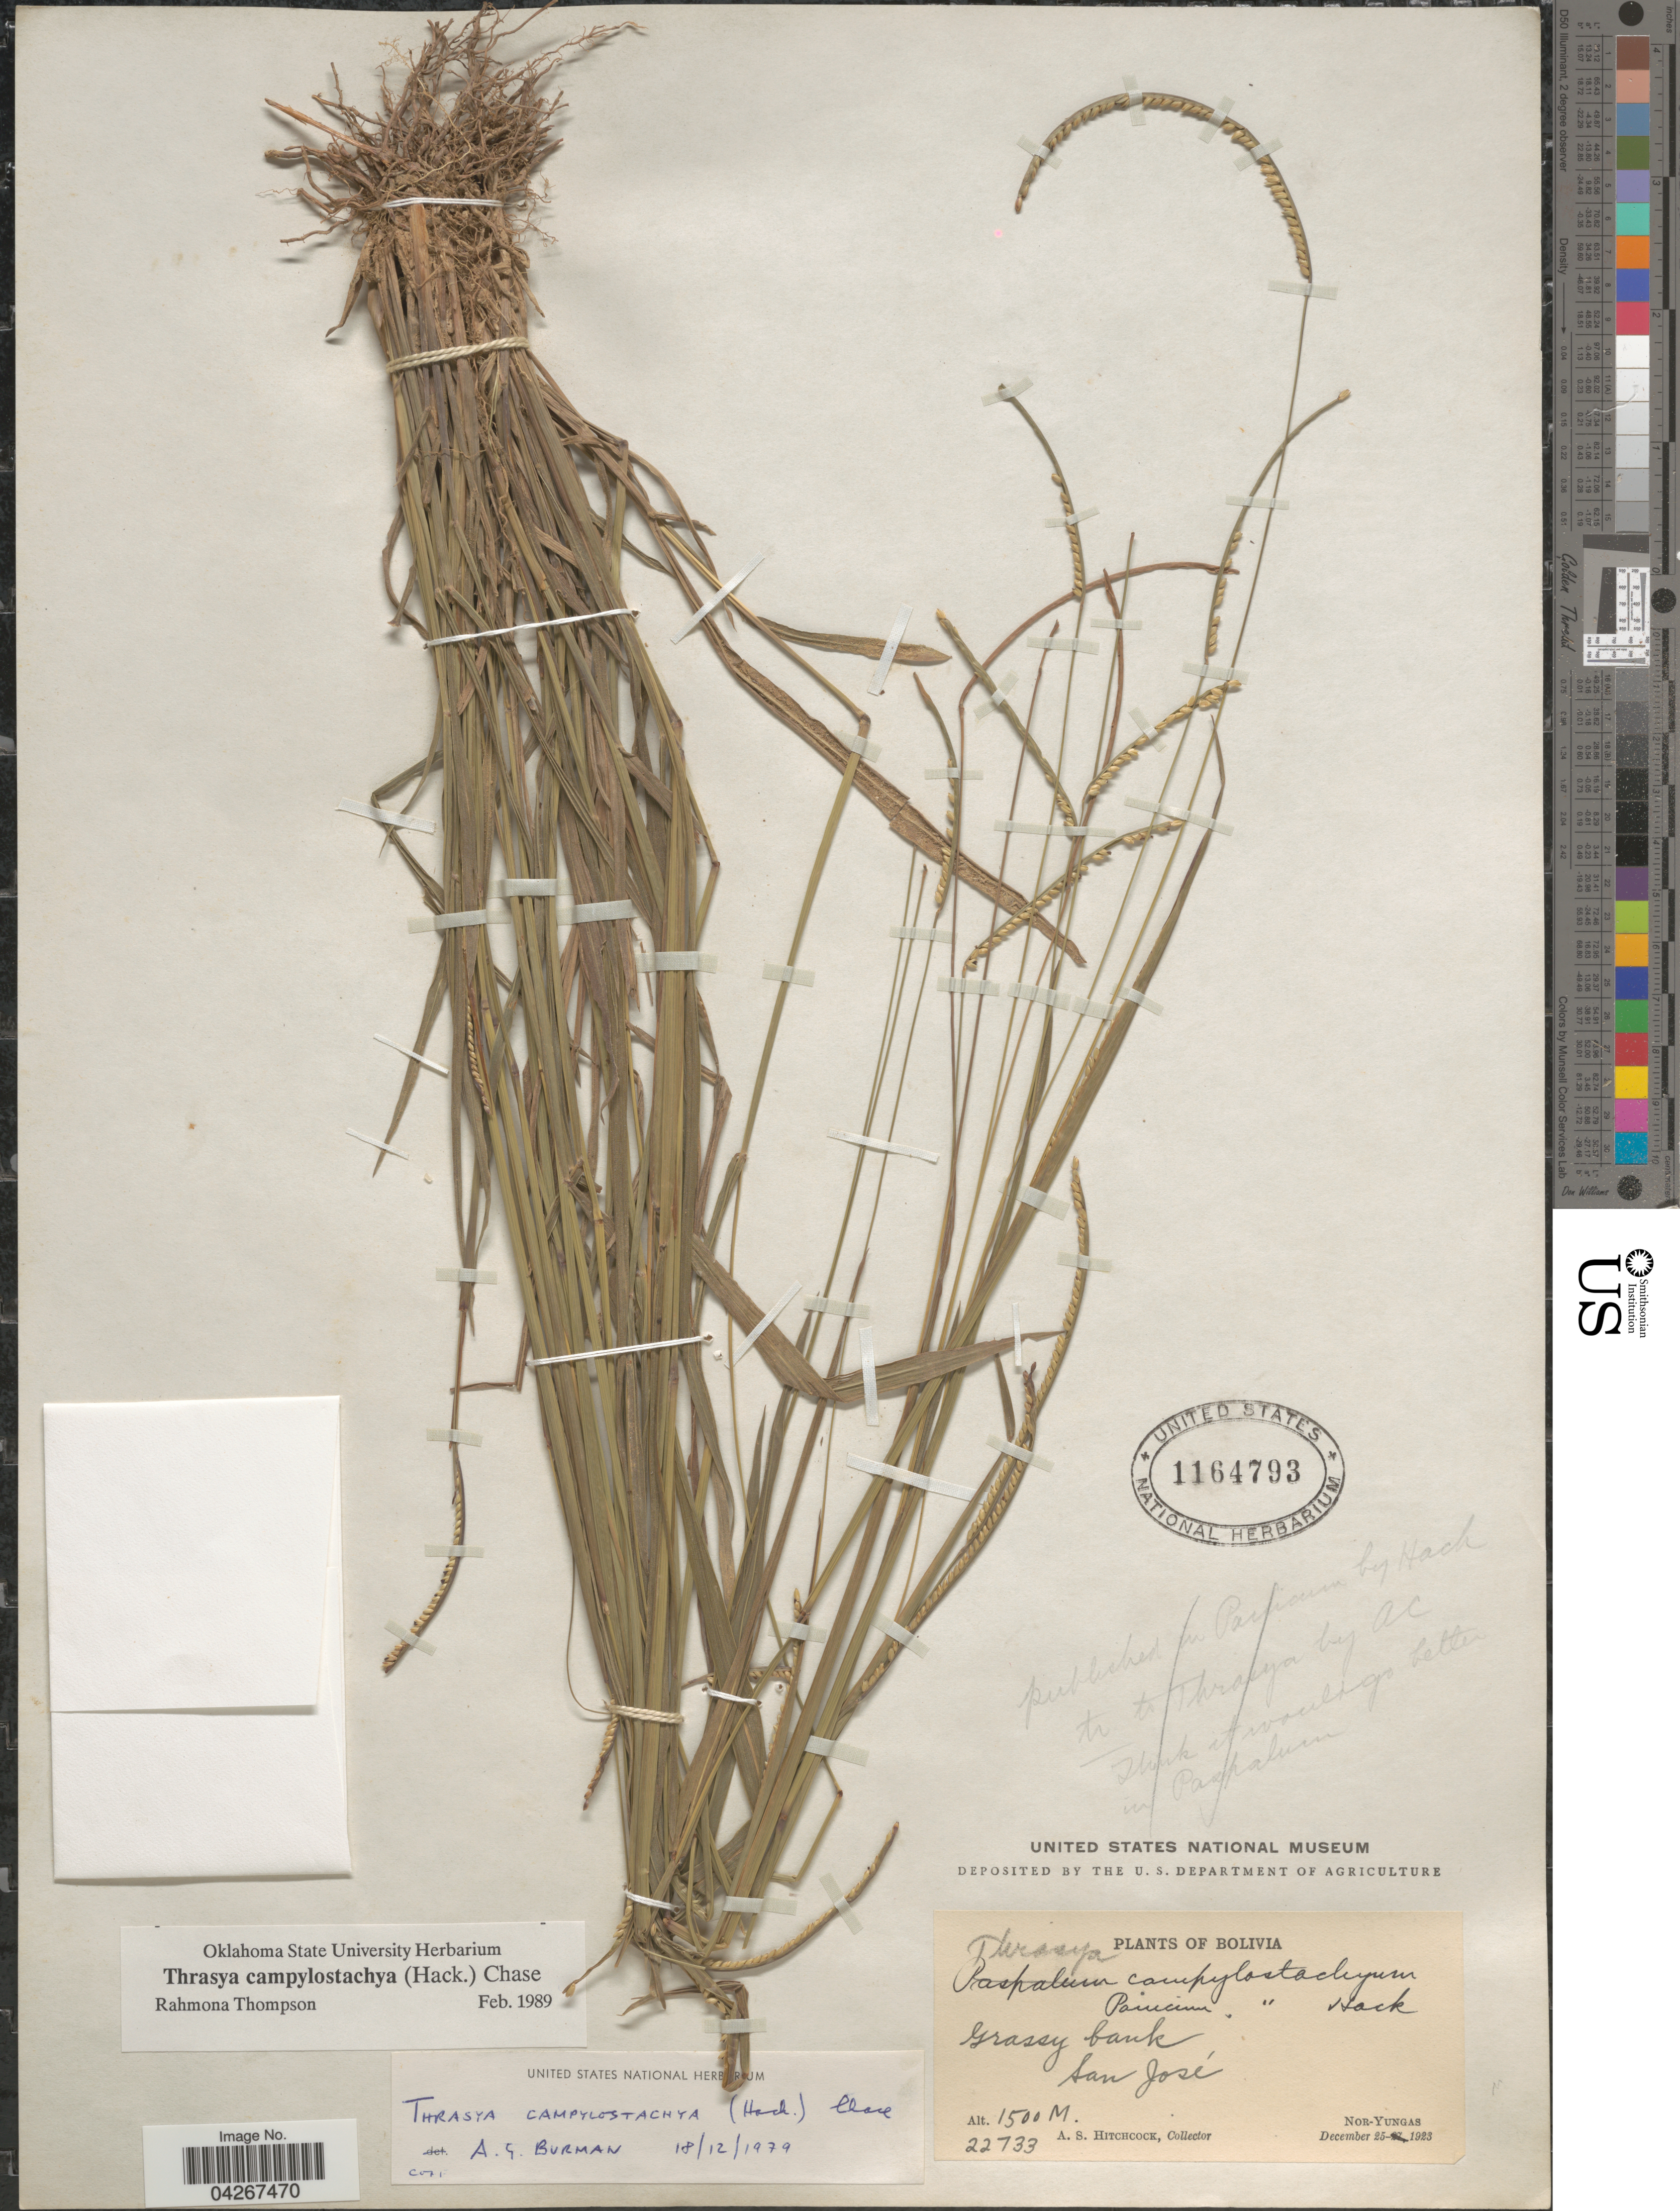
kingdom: Plantae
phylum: Tracheophyta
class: Liliopsida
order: Poales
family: Poaceae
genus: Paspalum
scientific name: Paspalum campylostachyum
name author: (Hack.) S. Denham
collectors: A. S. Hitchcock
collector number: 22733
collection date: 1923-12-25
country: Bolivia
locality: San José. Nor-Yungas.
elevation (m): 1500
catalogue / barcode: US 1164793